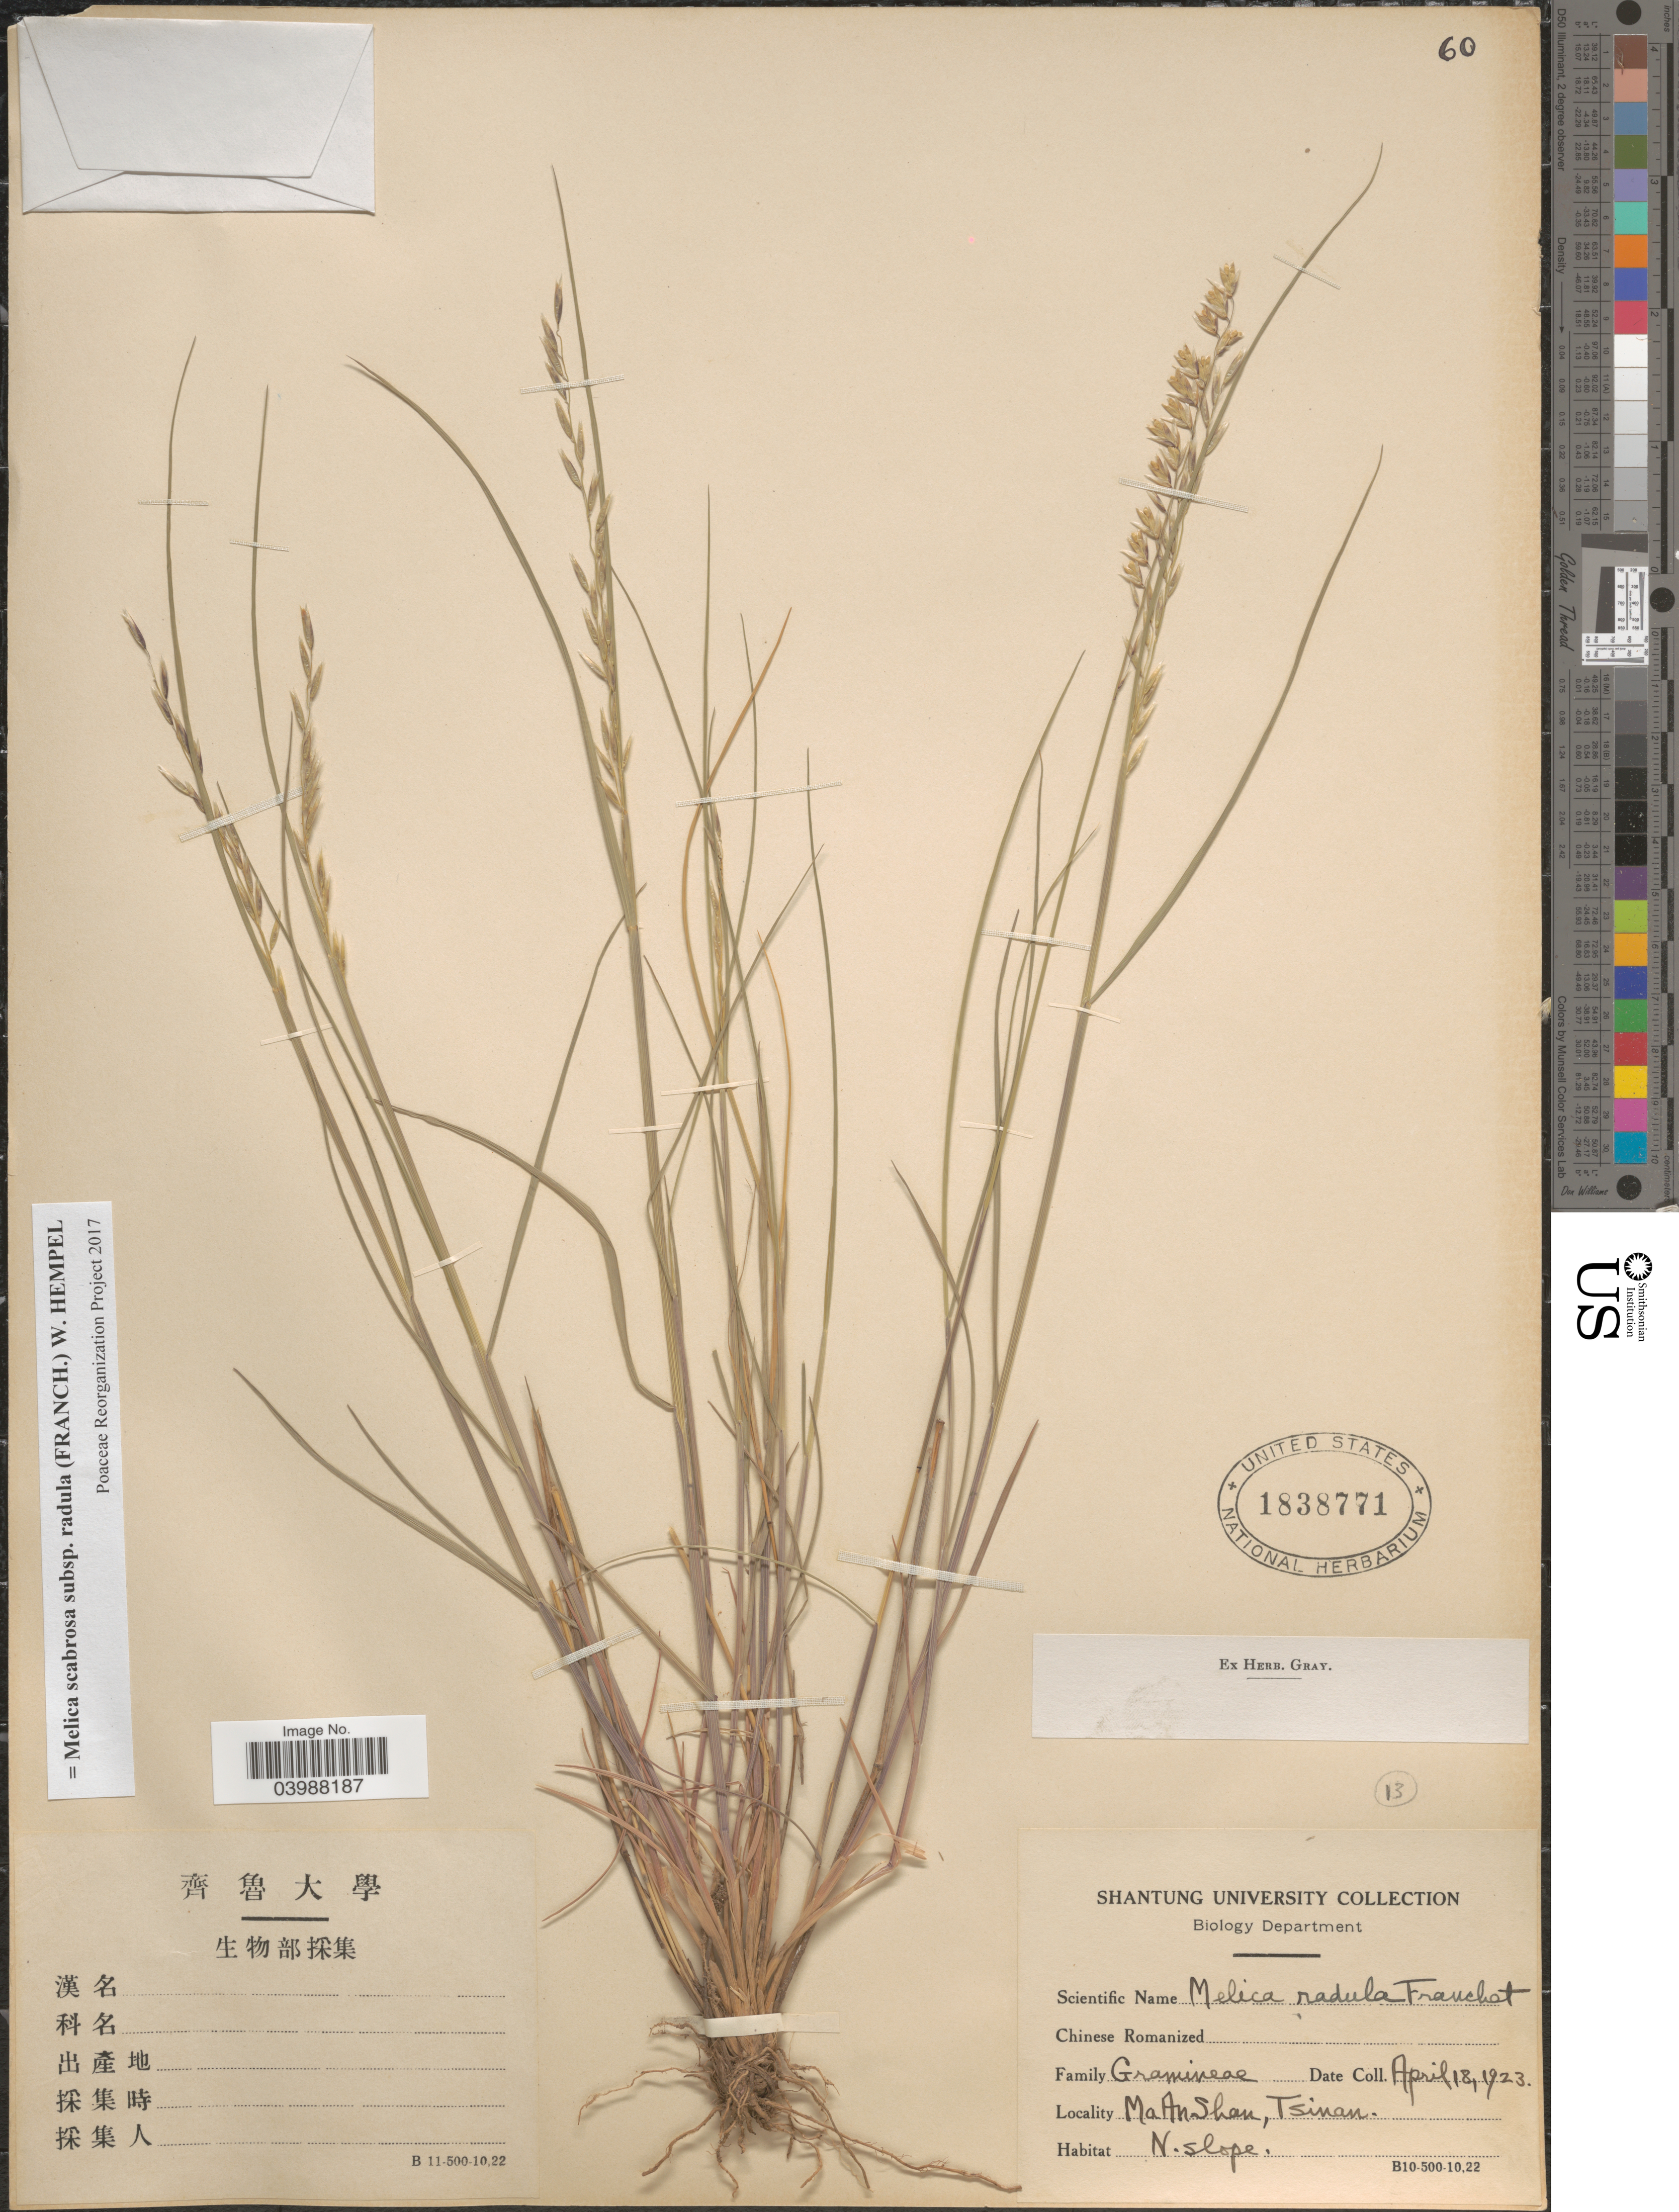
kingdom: Plantae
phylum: Tracheophyta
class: Liliopsida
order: Poales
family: Poaceae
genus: Melica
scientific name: Melica scabrosa subsp. radula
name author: (Franch.) W. Hempel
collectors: Shantung University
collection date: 1923-04-18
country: China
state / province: Shandong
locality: Ma An Shan, Tsinan. N. slope.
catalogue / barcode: US 1838771